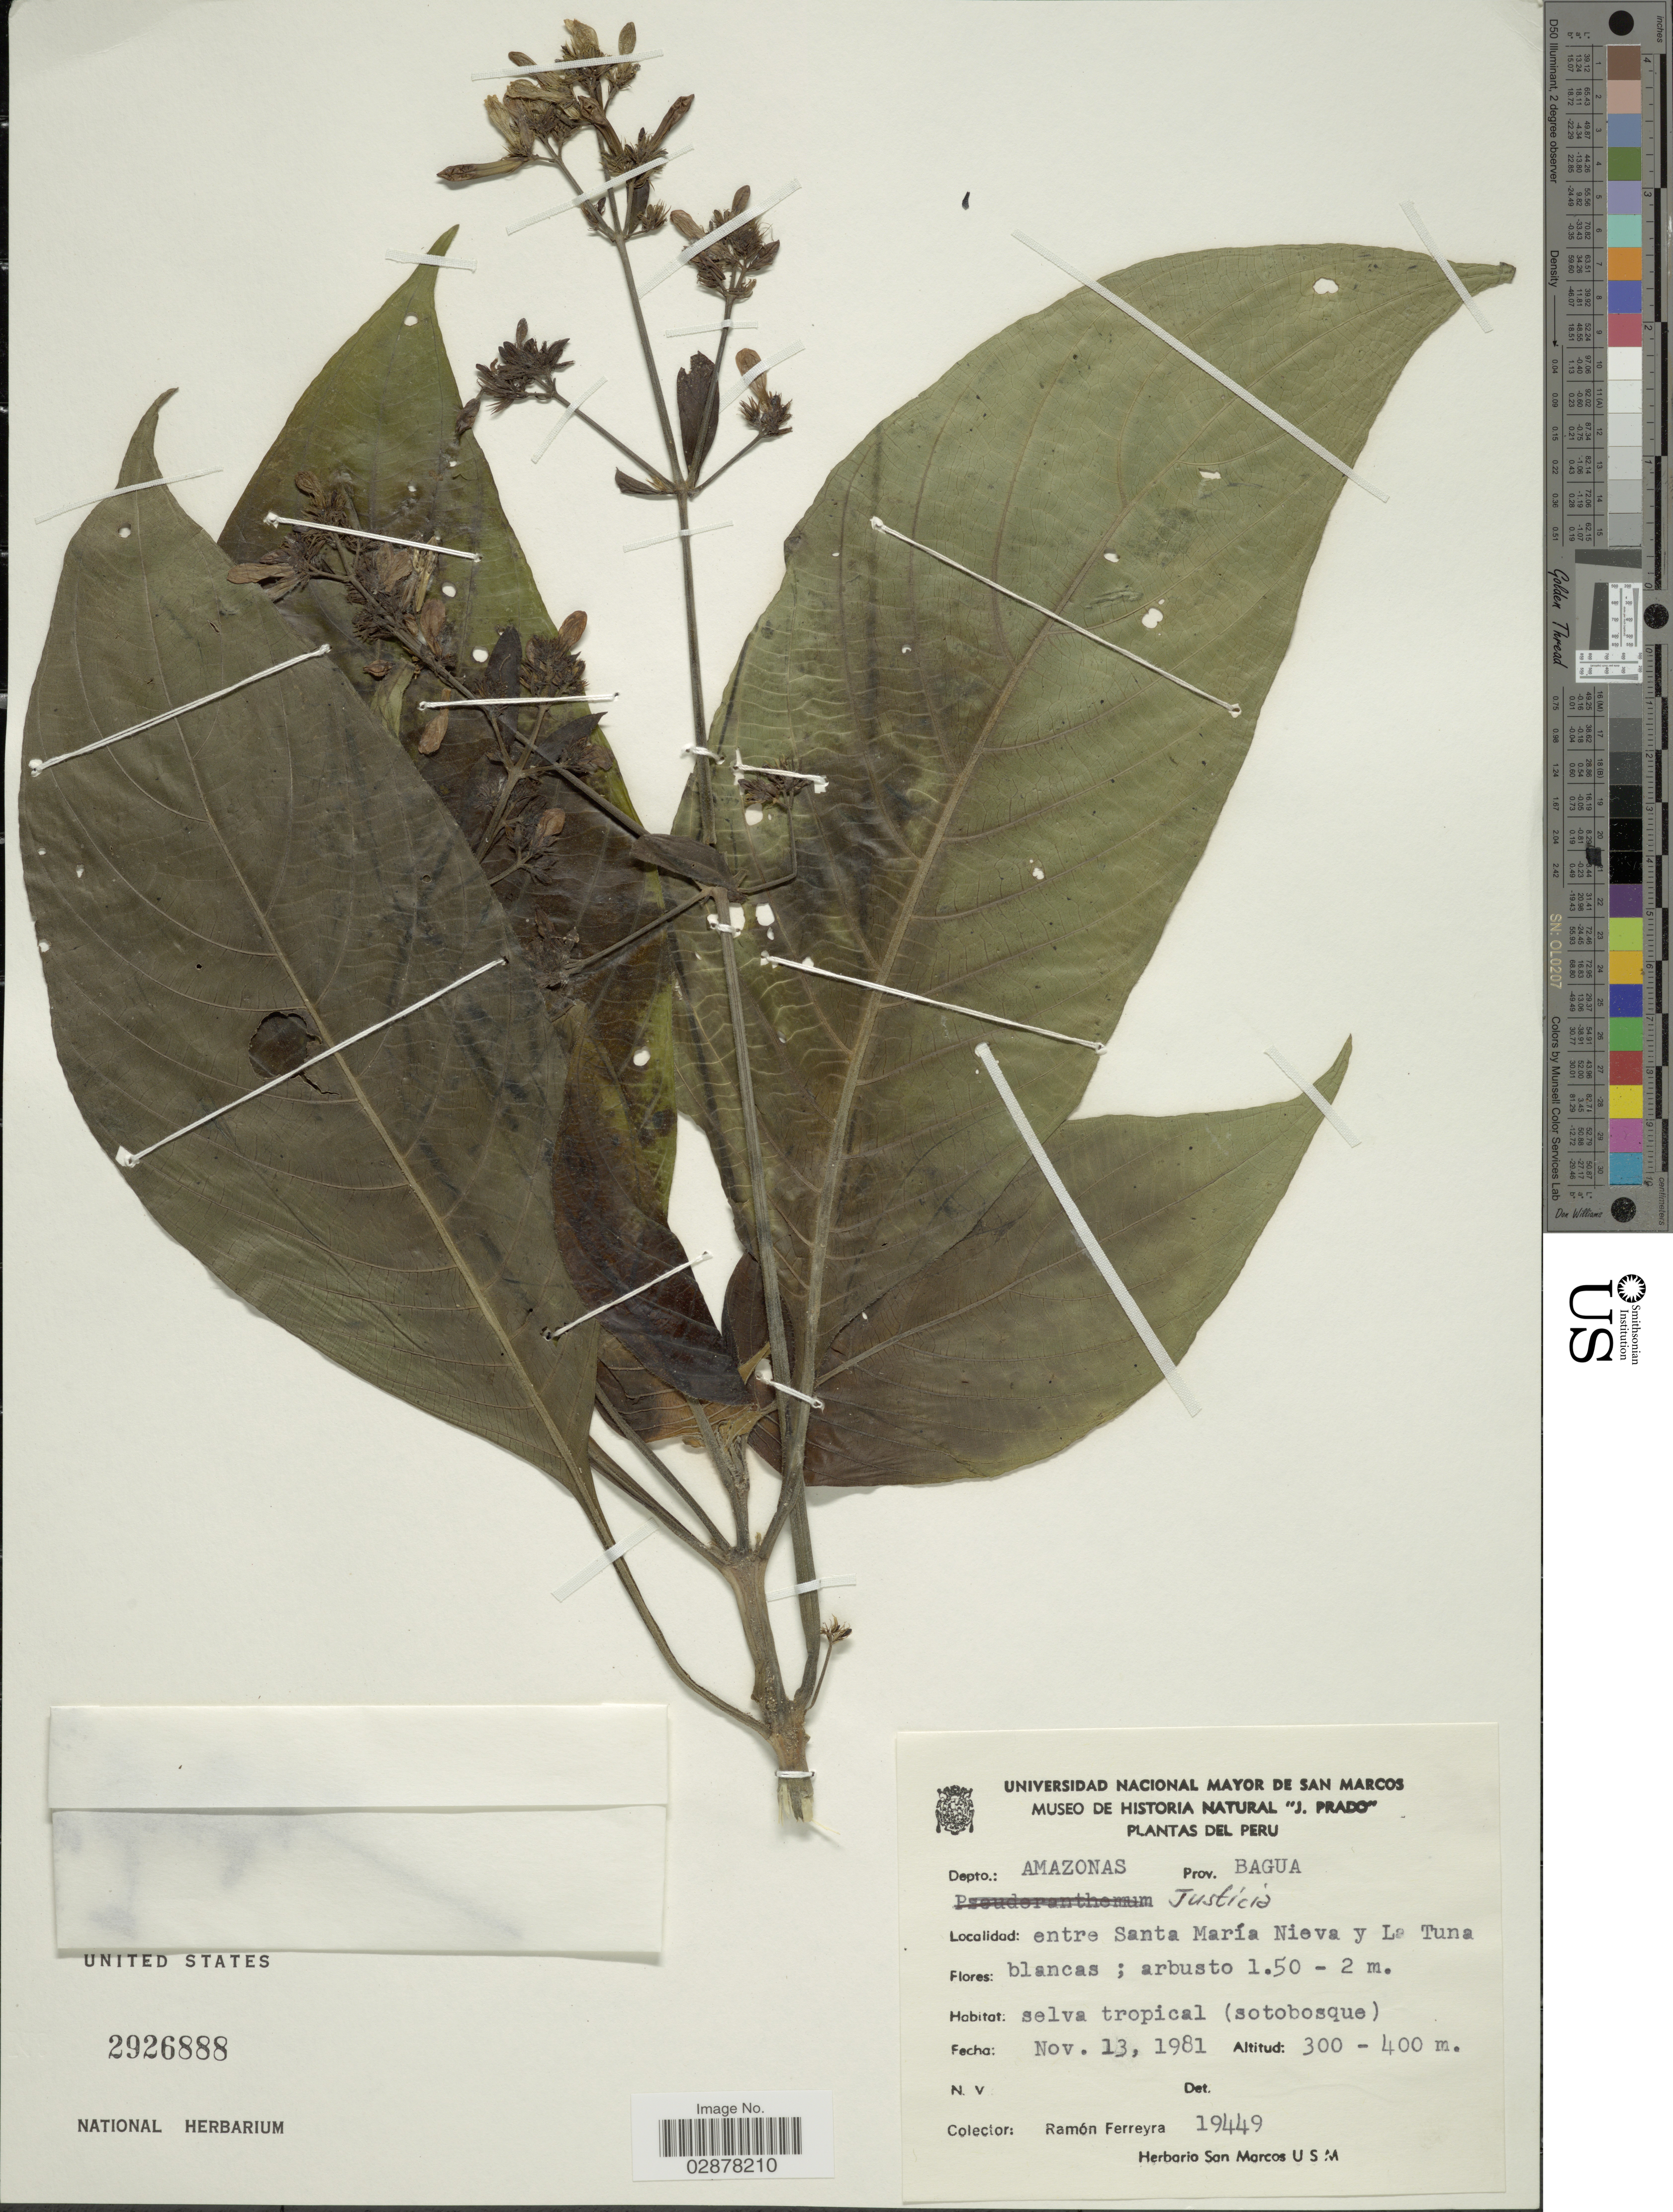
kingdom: Plantae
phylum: Tracheophyta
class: Magnoliopsida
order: Lamiales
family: Acanthaceae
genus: Justicia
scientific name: Justicia chloanantha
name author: Leonard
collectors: R. A. Ferreyra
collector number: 19449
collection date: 1981-11-13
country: Peru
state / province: Amazonas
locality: Depto. Amazonas, Prov. Bagua, entre Santa María Nieva y La Tuna.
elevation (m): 300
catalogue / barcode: US 2926888